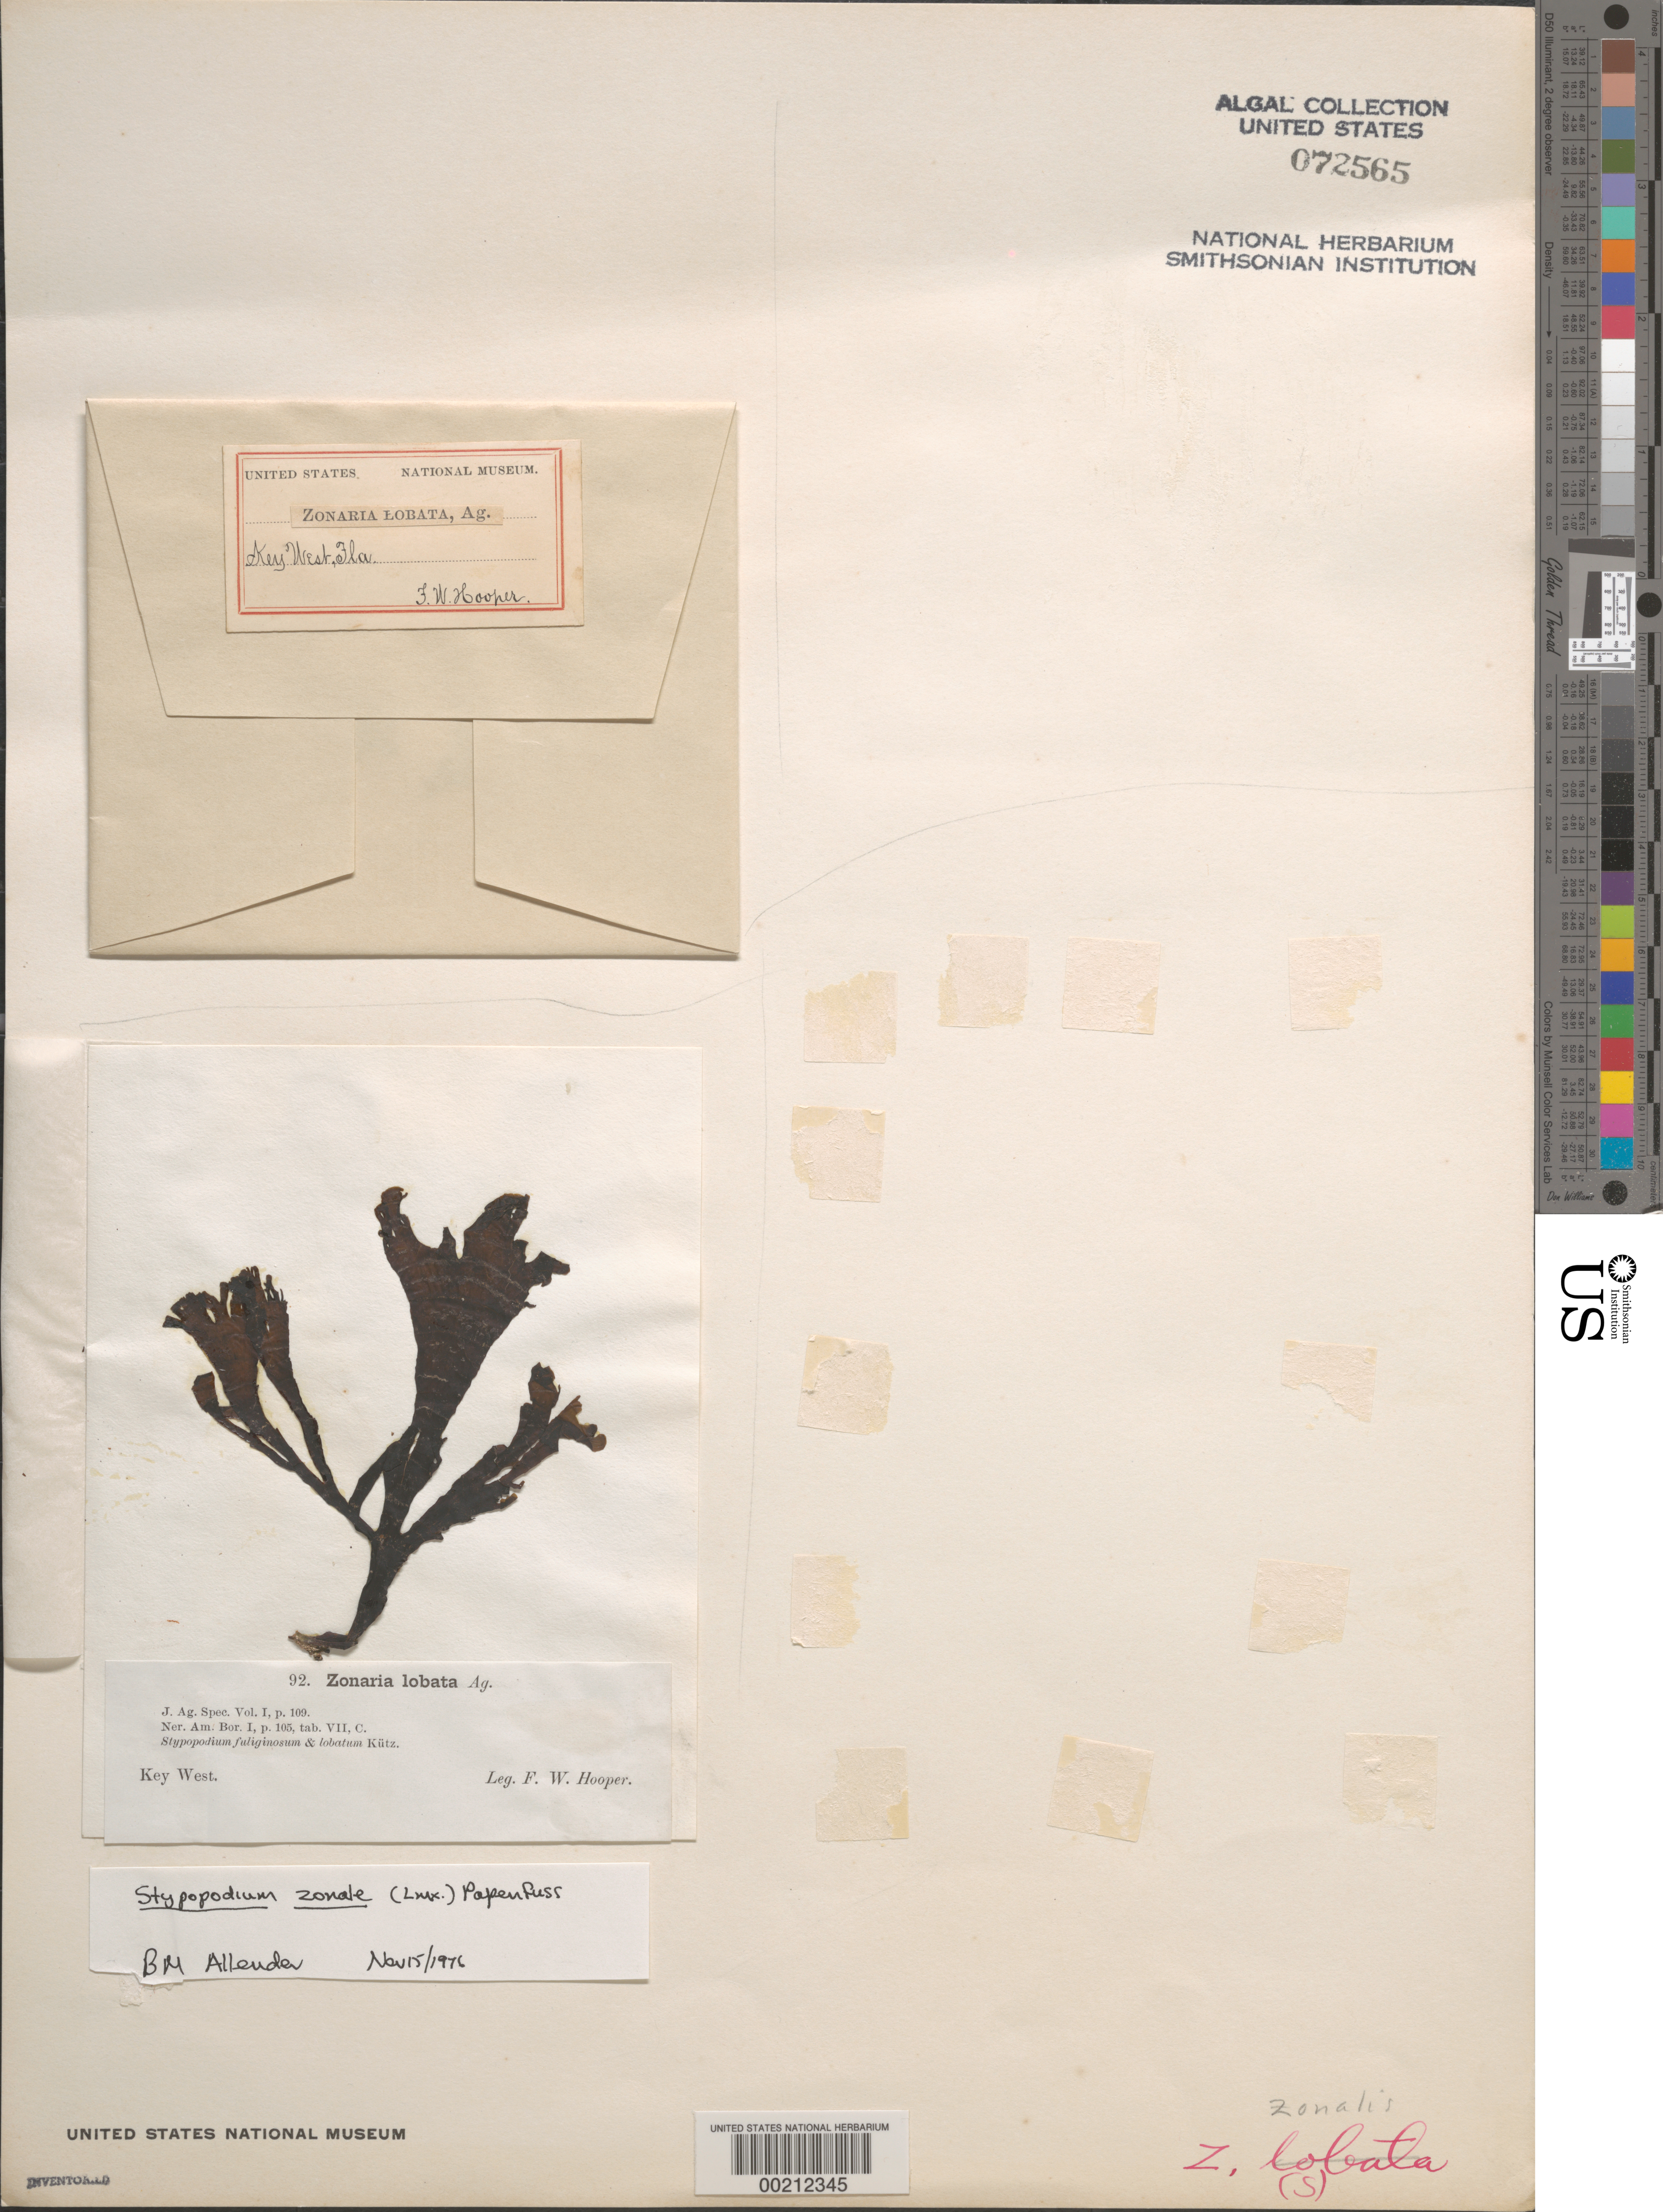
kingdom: Chromista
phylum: Ochrophyta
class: Phaeophyceae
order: Dictyotales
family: Dictyotaceae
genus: Stypopodium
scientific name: Stypopodium zonale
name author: (J.V.Lamouroux) Papenf.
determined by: Allender, B. M.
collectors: F. Hooper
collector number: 92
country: United States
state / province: Florida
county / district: Monroe County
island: Key West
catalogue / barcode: US 72565